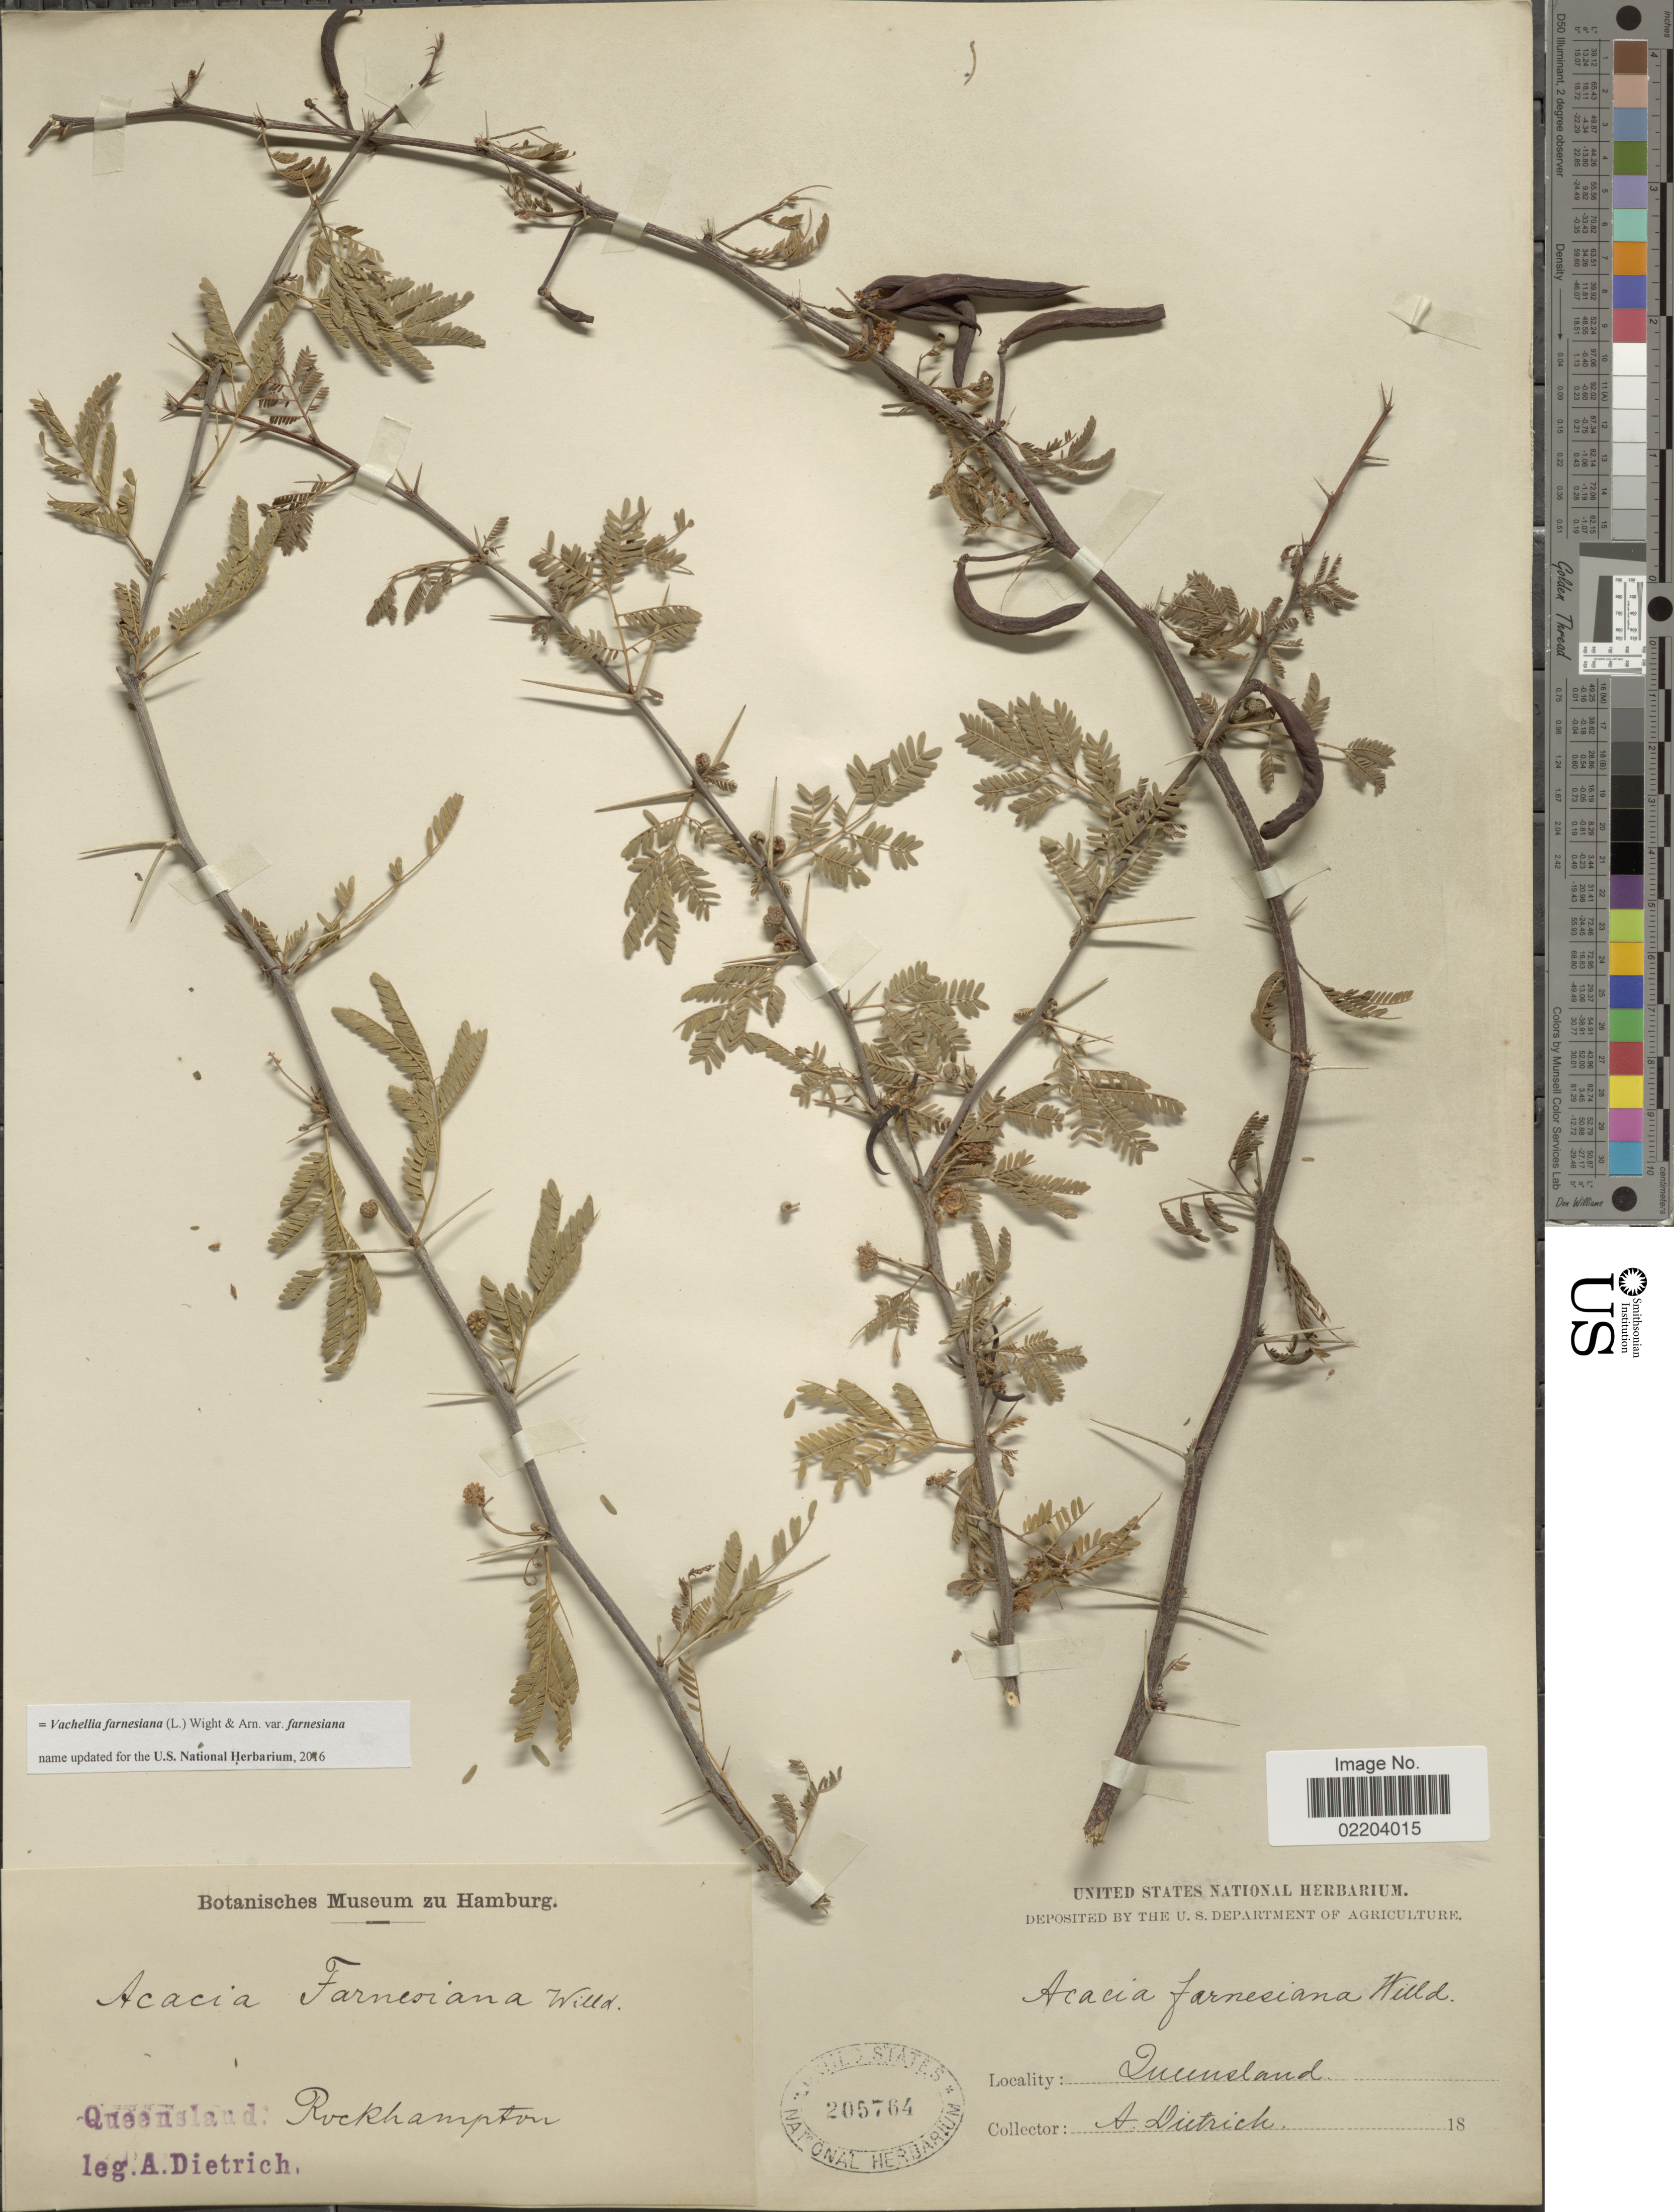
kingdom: Plantae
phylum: Tracheophyta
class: Magnoliopsida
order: Fabales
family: Fabaceae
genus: Vachellia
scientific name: Vachellia farnesiana var. farnesiana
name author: (L.) Wight & Arn.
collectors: A. Dietrich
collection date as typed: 18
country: Australia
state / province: Queensland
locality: Queensland: Rockhampton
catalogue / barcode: US 205764